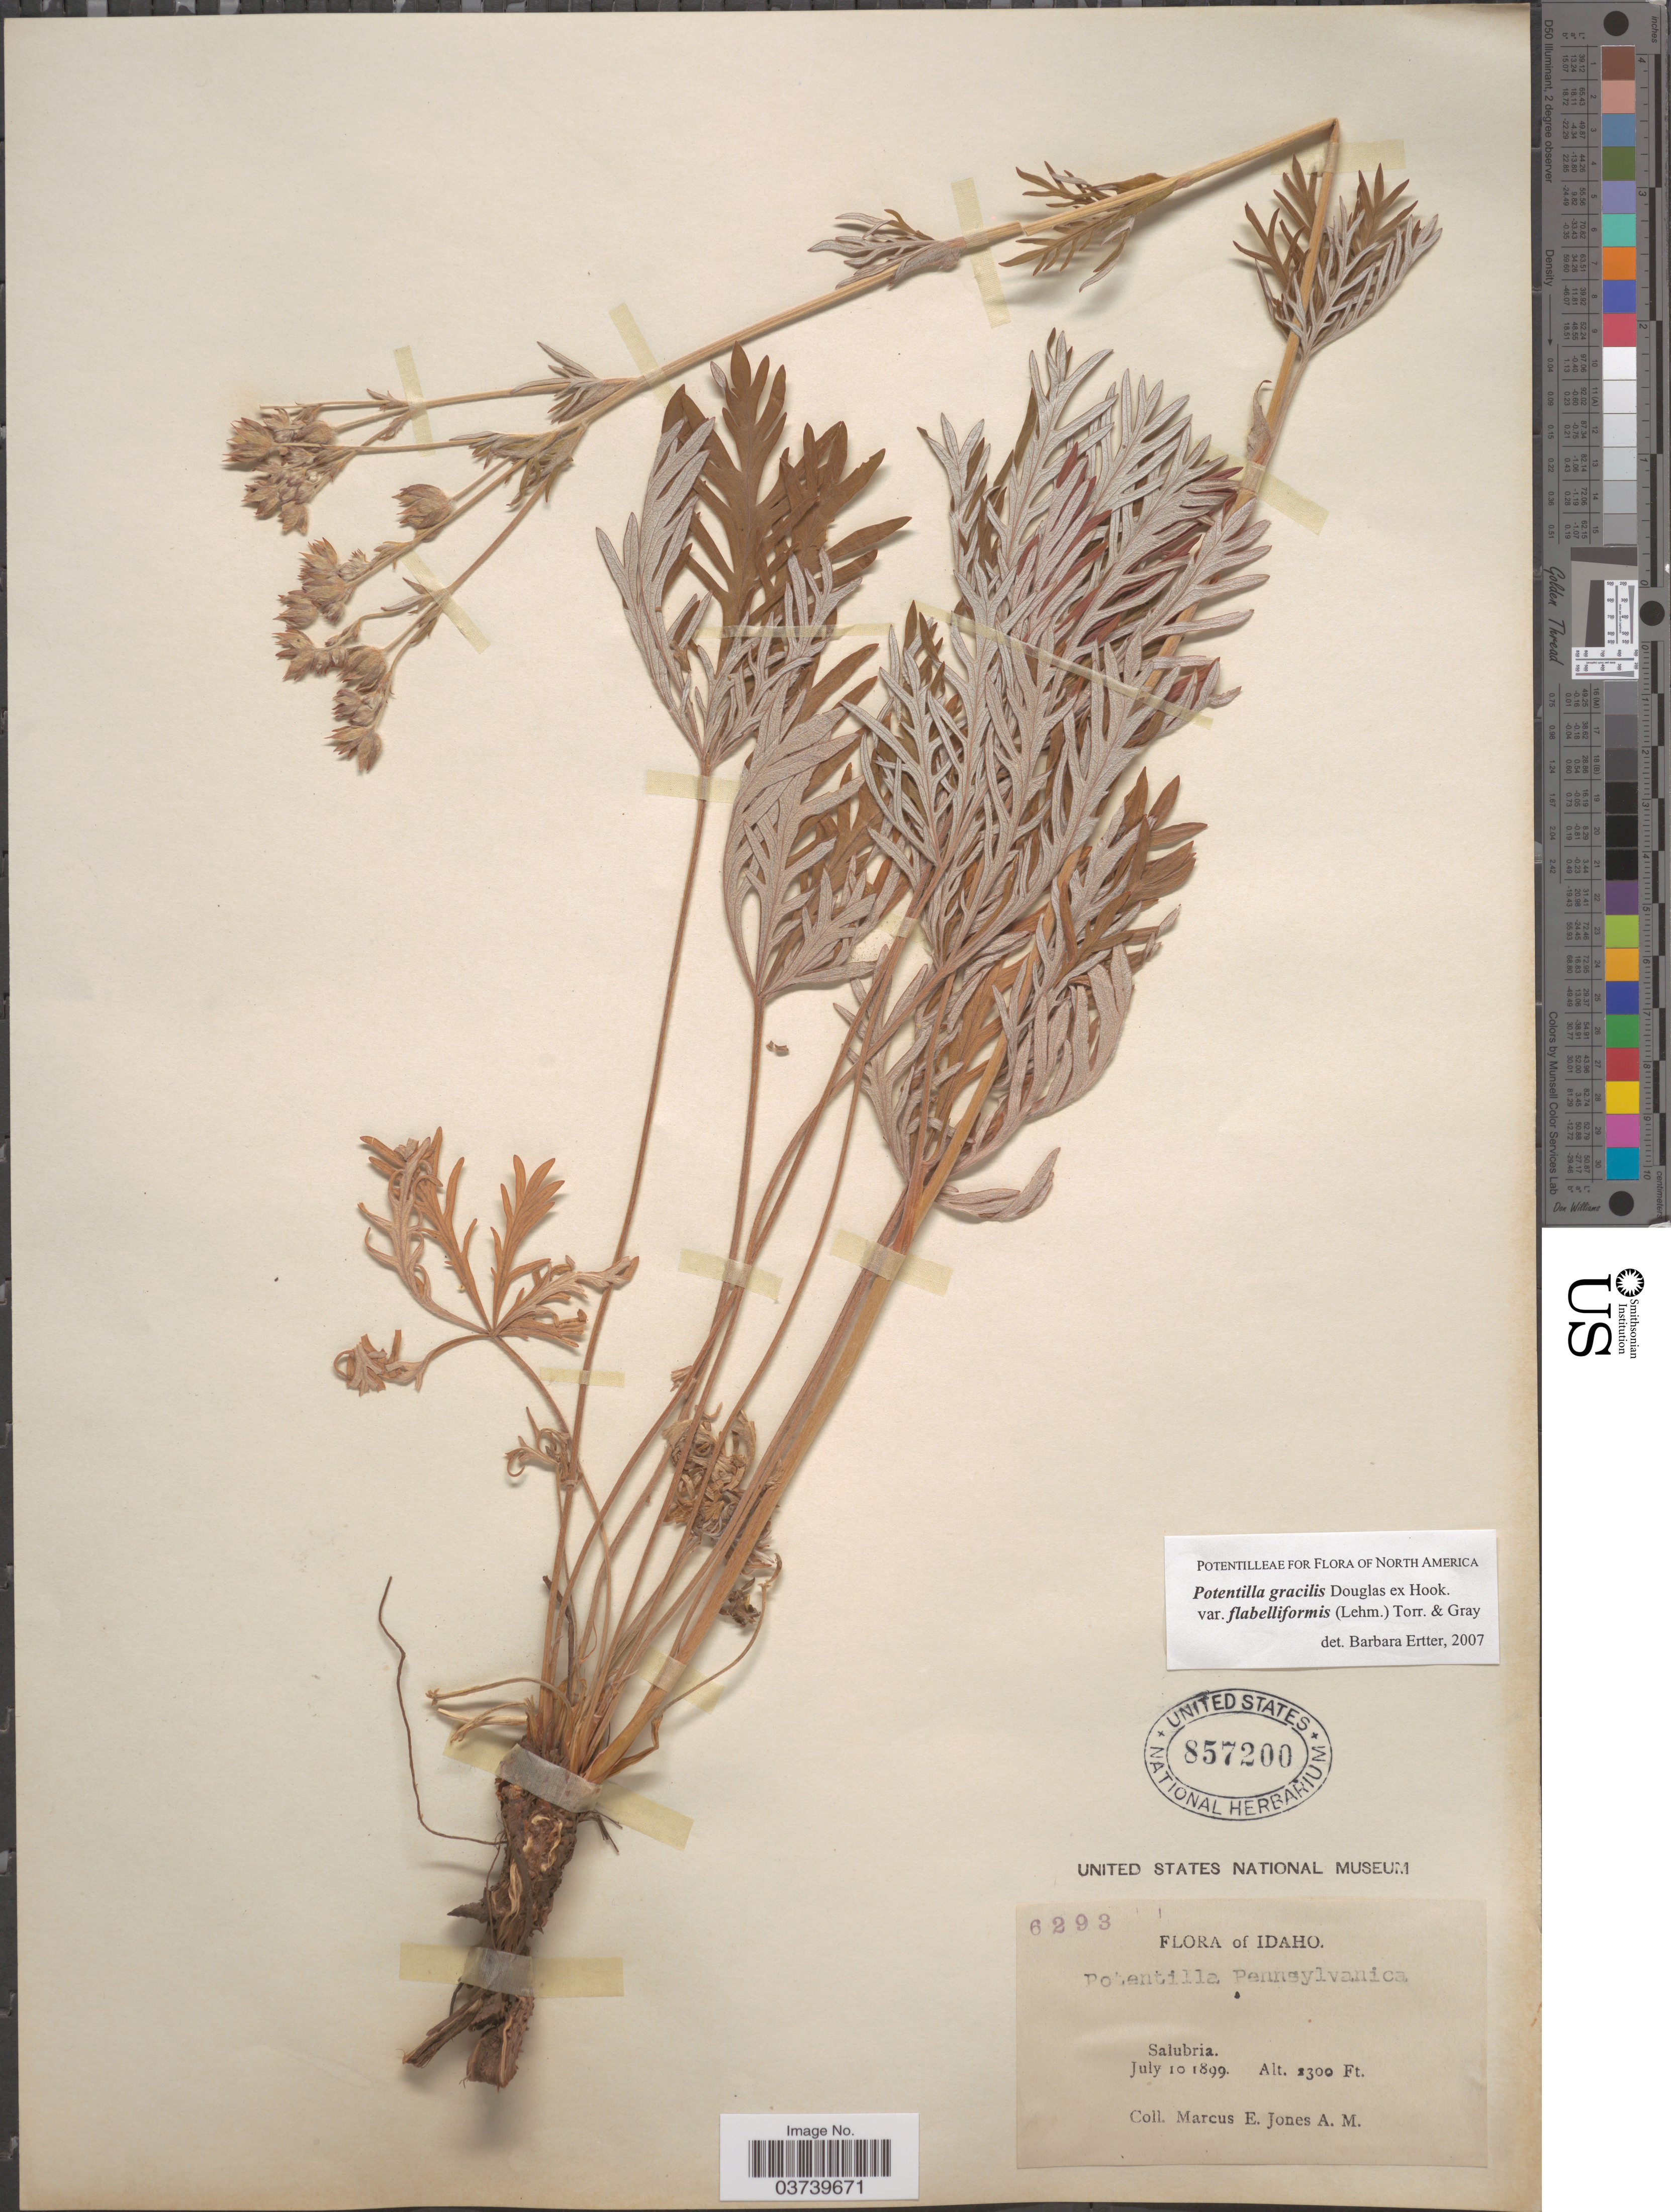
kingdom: Plantae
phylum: Tracheophyta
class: Magnoliopsida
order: Rosales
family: Rosaceae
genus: Potentilla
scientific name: Potentilla gracilis var. flabelliformis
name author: (Lehm.) Nutt.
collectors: M. E. Jones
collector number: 6293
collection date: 1899-07-10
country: United States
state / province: Idaho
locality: Salubria.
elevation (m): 701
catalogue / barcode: US 857200